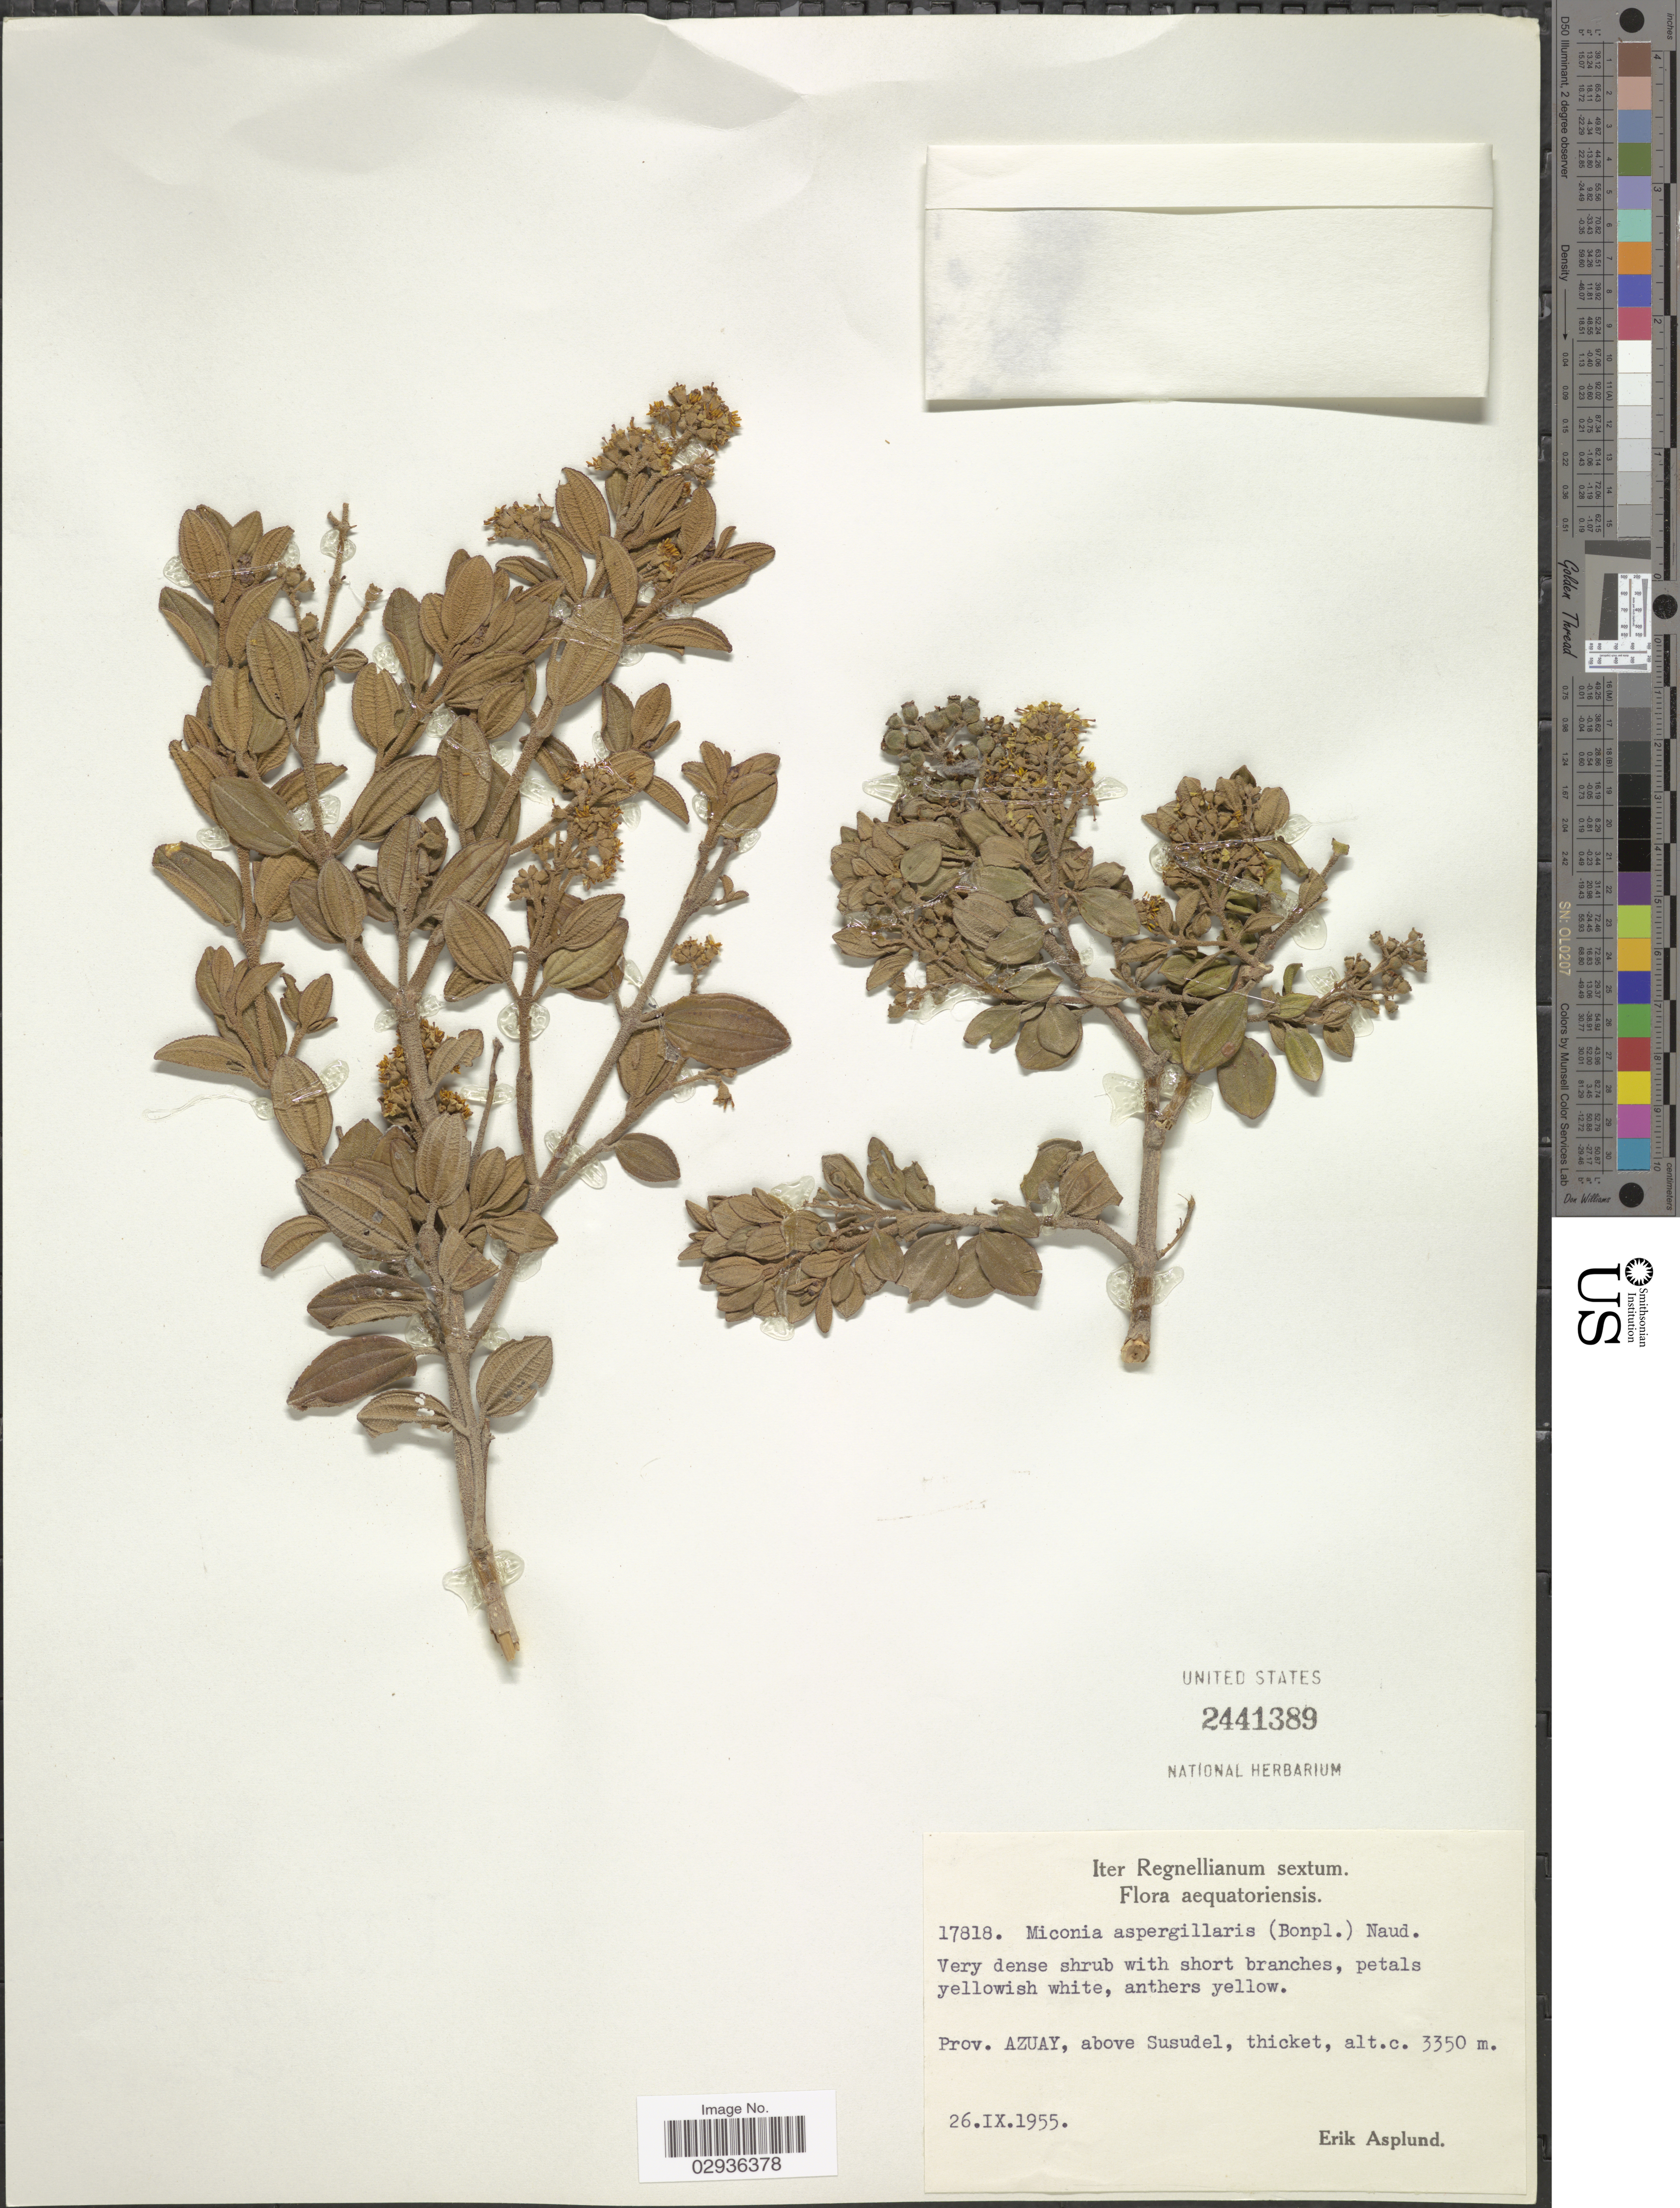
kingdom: Plantae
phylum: Tracheophyta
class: Magnoliopsida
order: Myrtales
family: Melastomataceae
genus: Miconia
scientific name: Miconia aspergillaris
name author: (Bonpl.) Naudin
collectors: E. Asplund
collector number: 17818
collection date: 1955-09-26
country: Ecuador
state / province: Azuay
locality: Above Susudel.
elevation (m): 3350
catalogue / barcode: US 2441389